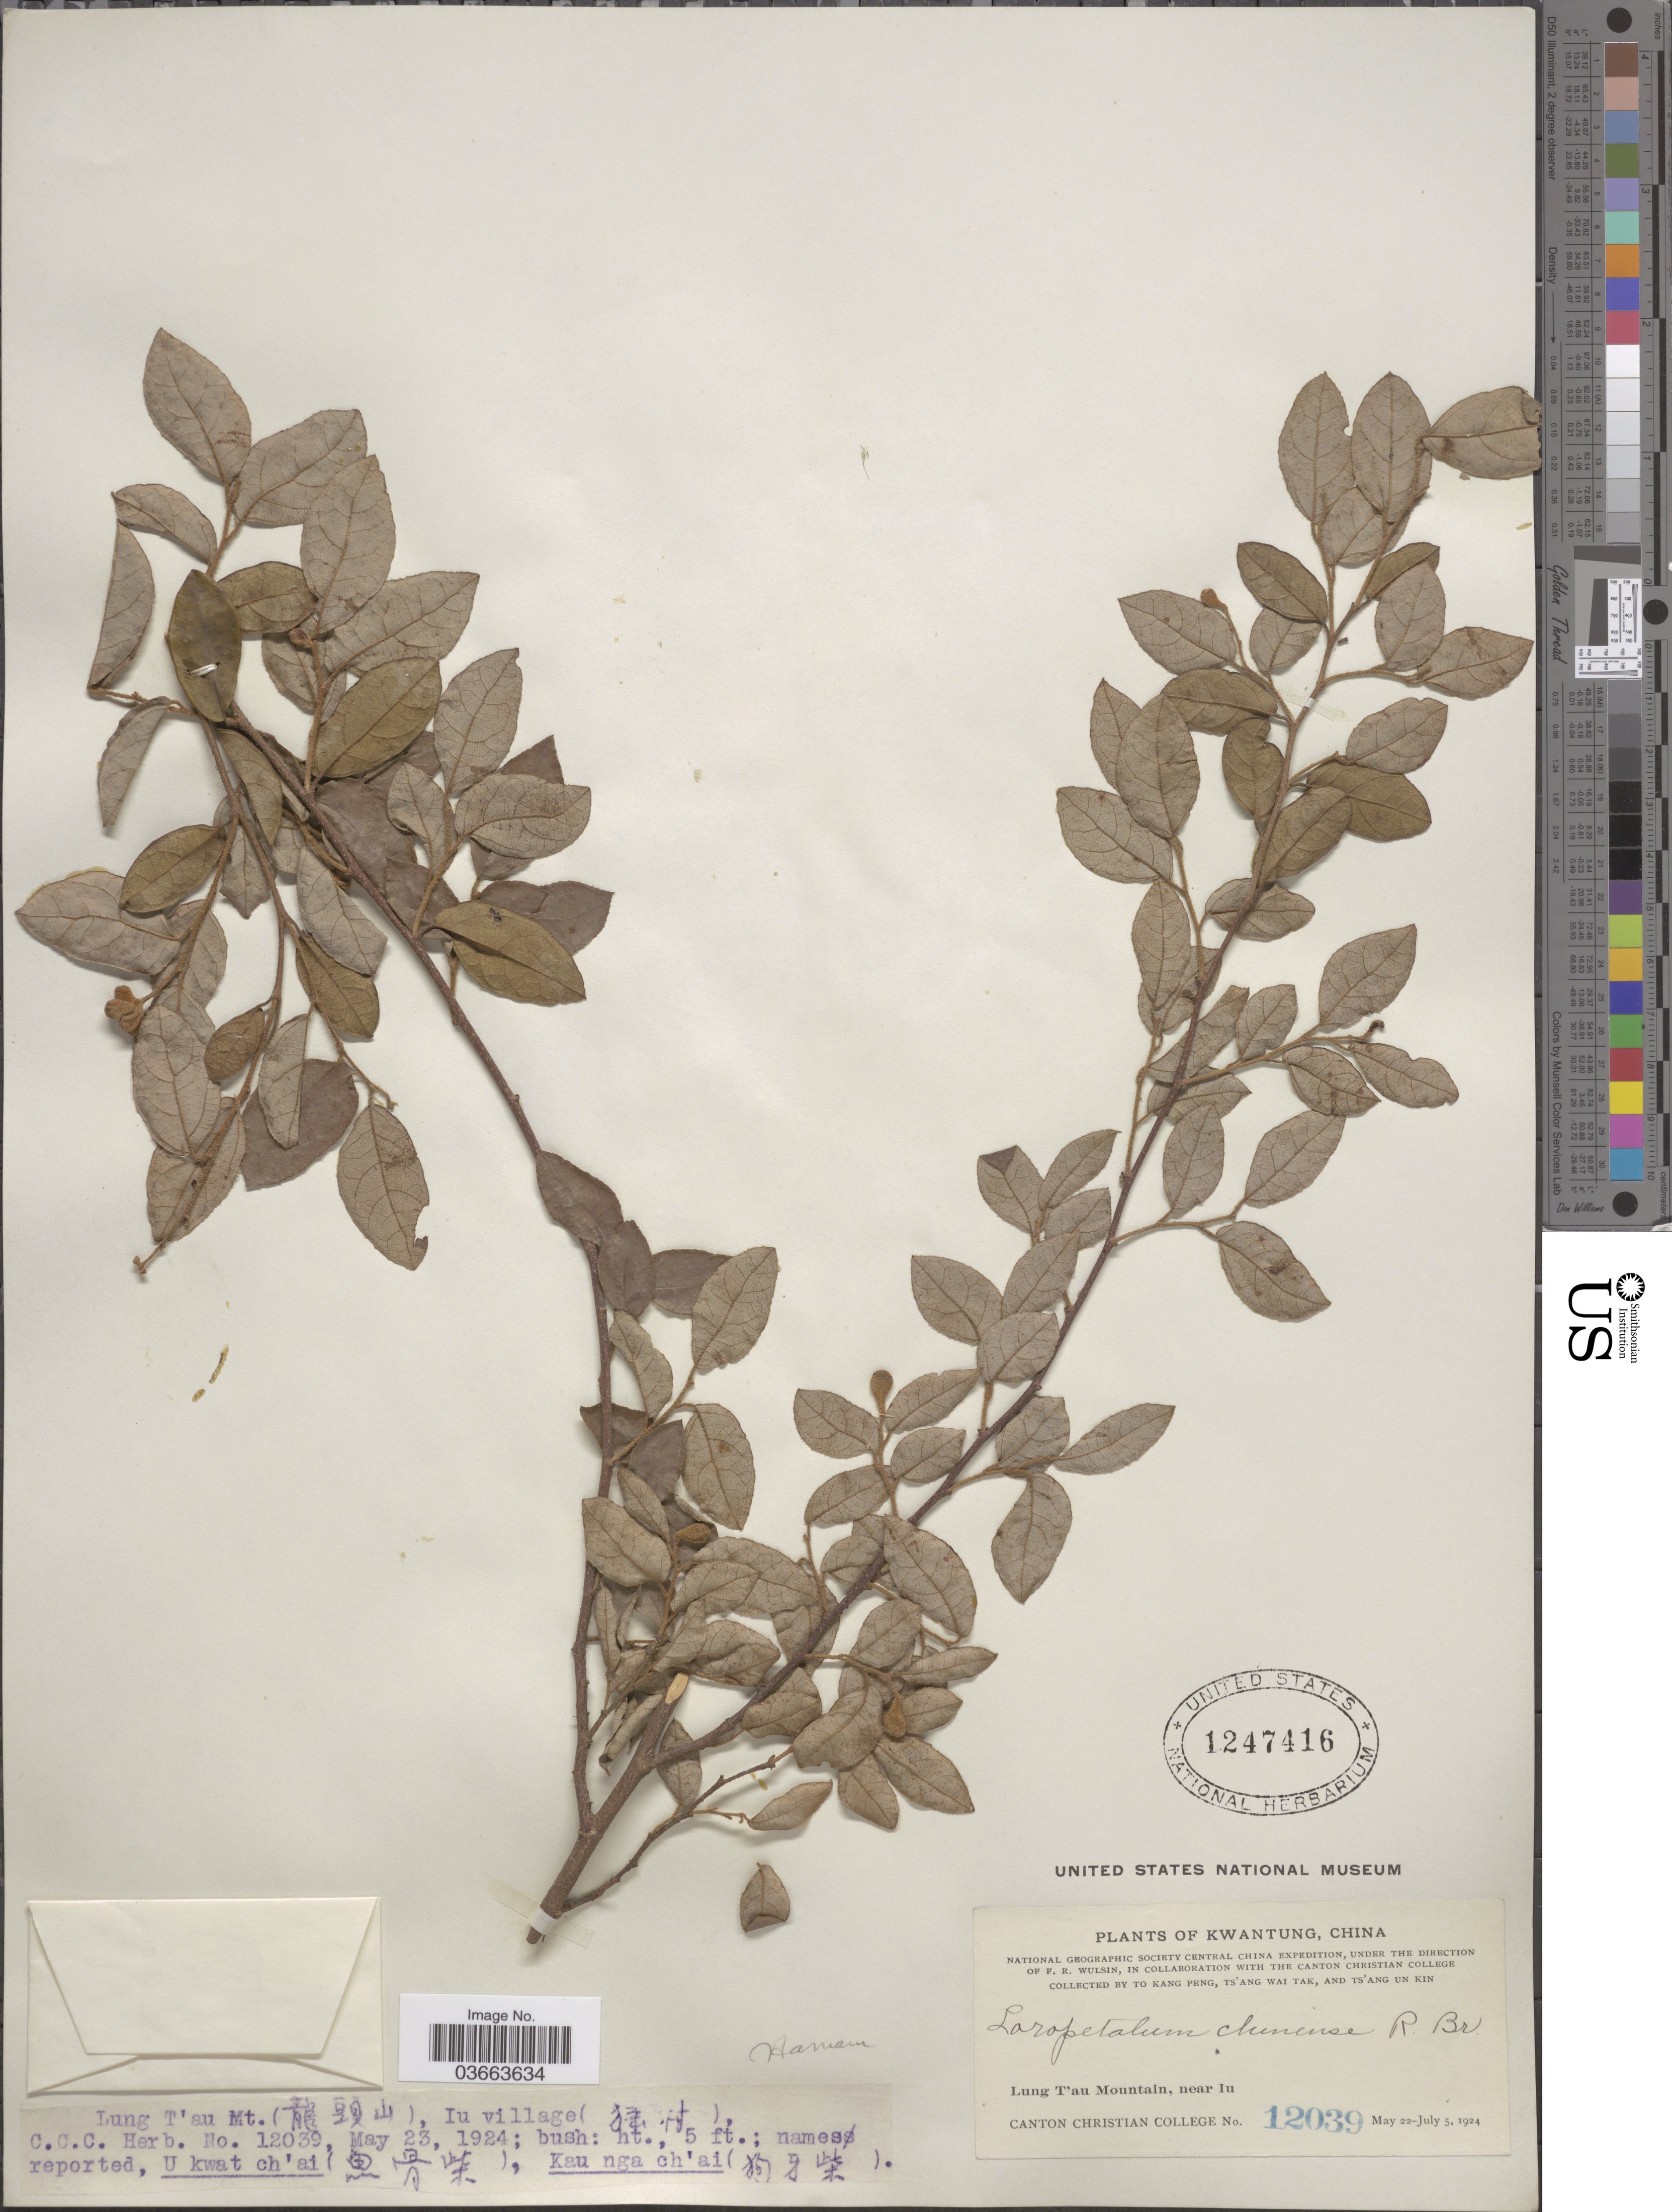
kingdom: Plantae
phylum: Tracheophyta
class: Magnoliopsida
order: Saxifragales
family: Hamamelidaceae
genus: Loropetalum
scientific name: Loropetalum chinense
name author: (R. Br.) Oliv.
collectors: T. K. Peng, W. T. Tsang & Ts' Ang Un Kin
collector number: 12039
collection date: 1924-05-22/1924-07-05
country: China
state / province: Guangdong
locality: Kwantung. Lung T'au Mountain, near Iu. Lung T'au Mt. (X), Iu village (X).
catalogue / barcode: US 1247416